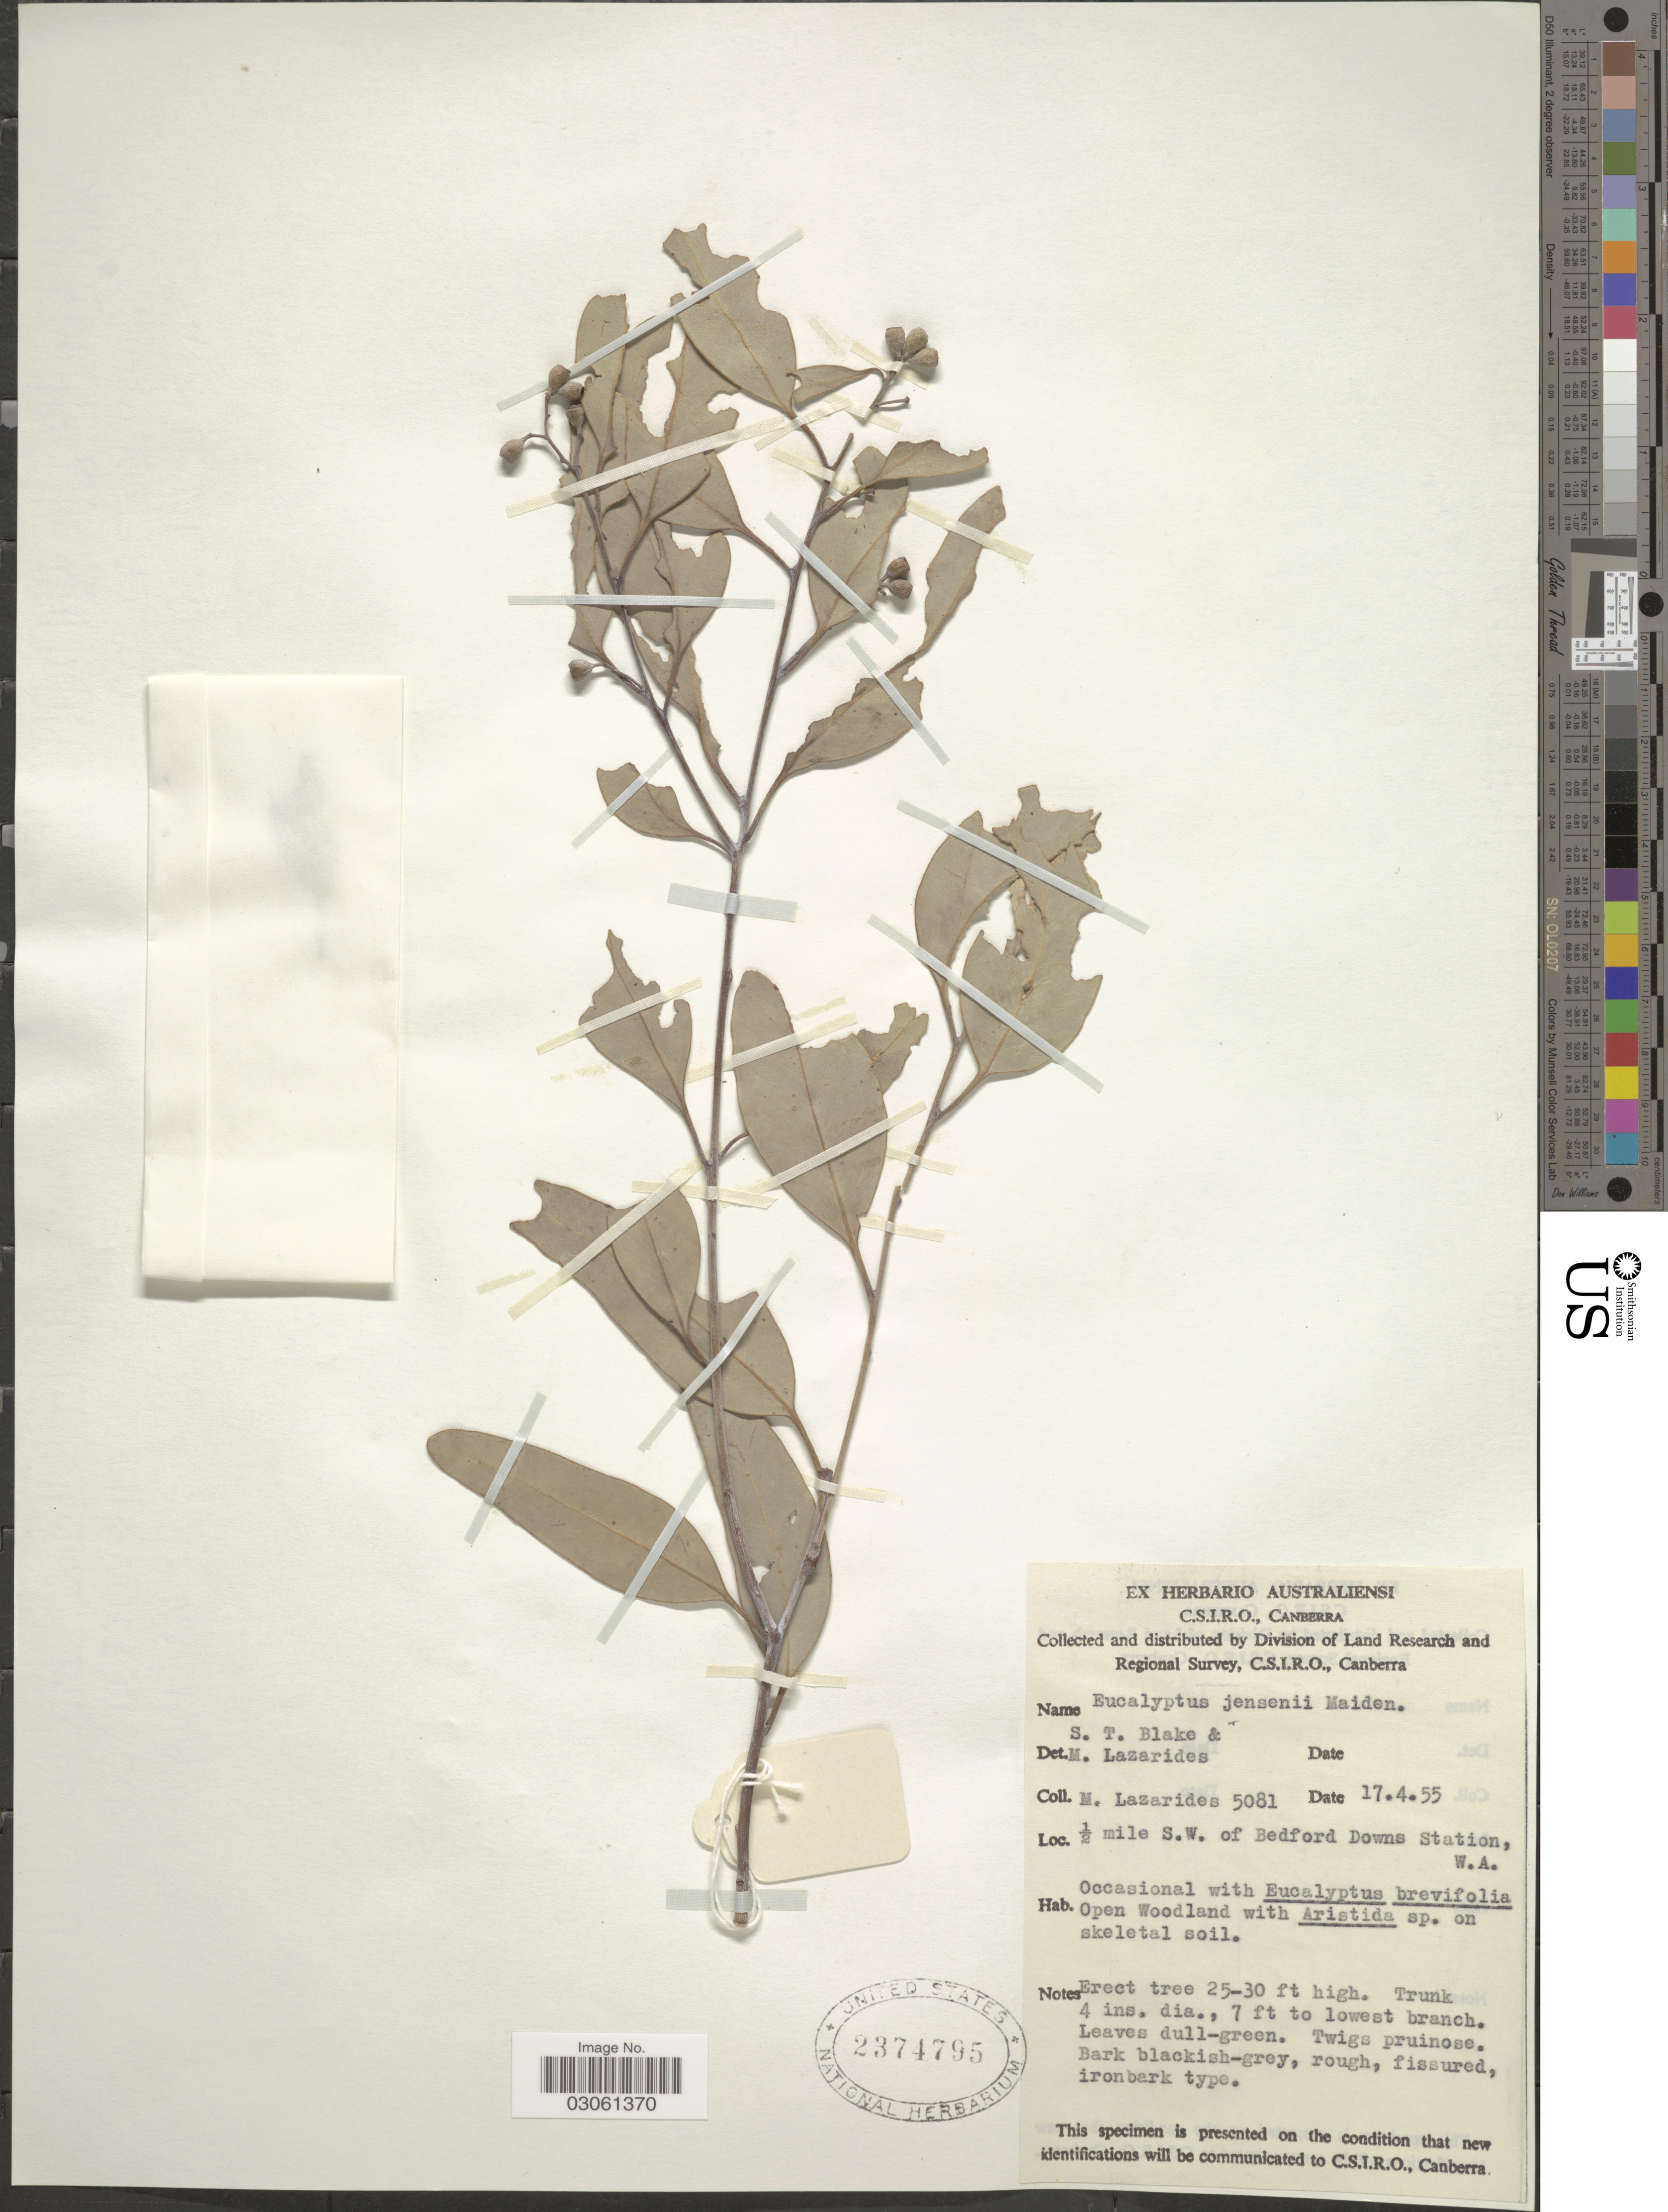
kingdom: Plantae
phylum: Tracheophyta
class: Magnoliopsida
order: Myrtales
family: Myrtaceae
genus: Eucalyptus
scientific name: Eucalyptus jensenii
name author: Maiden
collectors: M. Lazarides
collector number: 5081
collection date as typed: Transcribed d/m/y: 17/4/55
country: Australia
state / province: Western Australia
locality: ½ mile S.W. of Bedford Downs Station, W.A.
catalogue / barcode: US 2374795